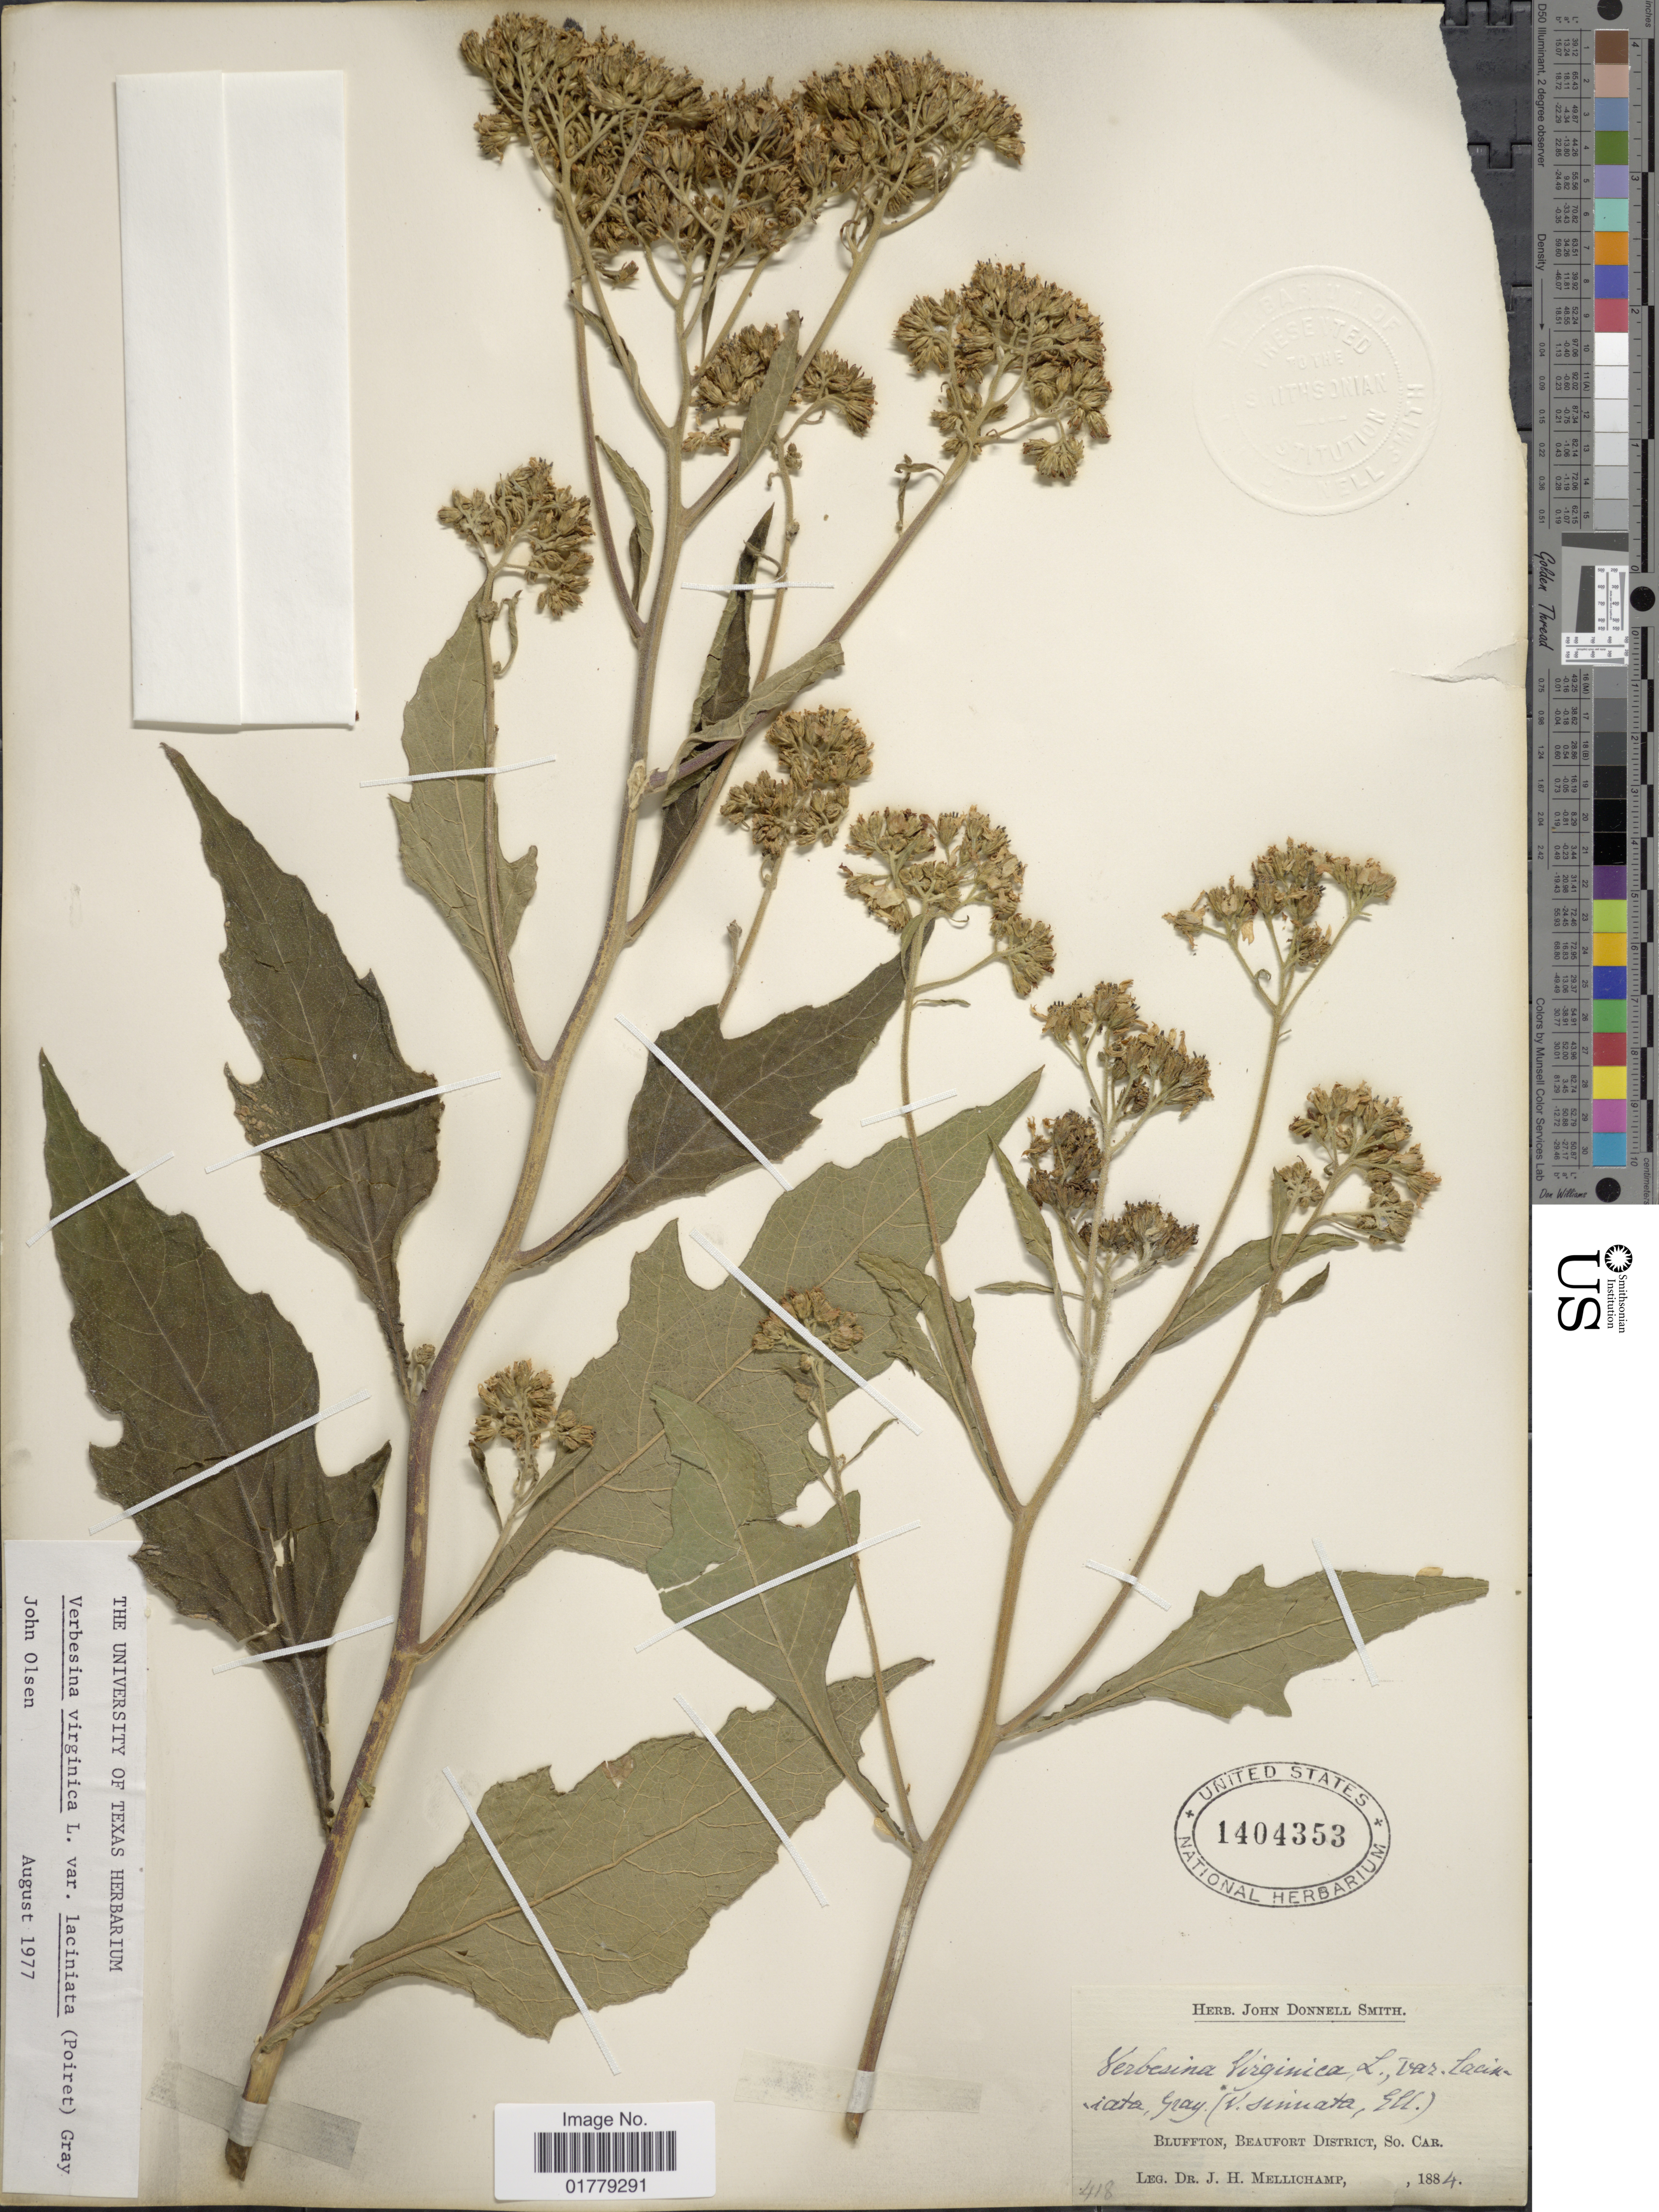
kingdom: Plantae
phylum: Tracheophyta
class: Magnoliopsida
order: Asterales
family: Asteraceae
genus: Verbesina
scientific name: Verbesina virginica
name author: L.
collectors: J. H. Mellichamp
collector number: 418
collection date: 1884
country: United States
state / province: South Carolina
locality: Bluffton, Beaufort District, So. Car.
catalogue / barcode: US 1404353